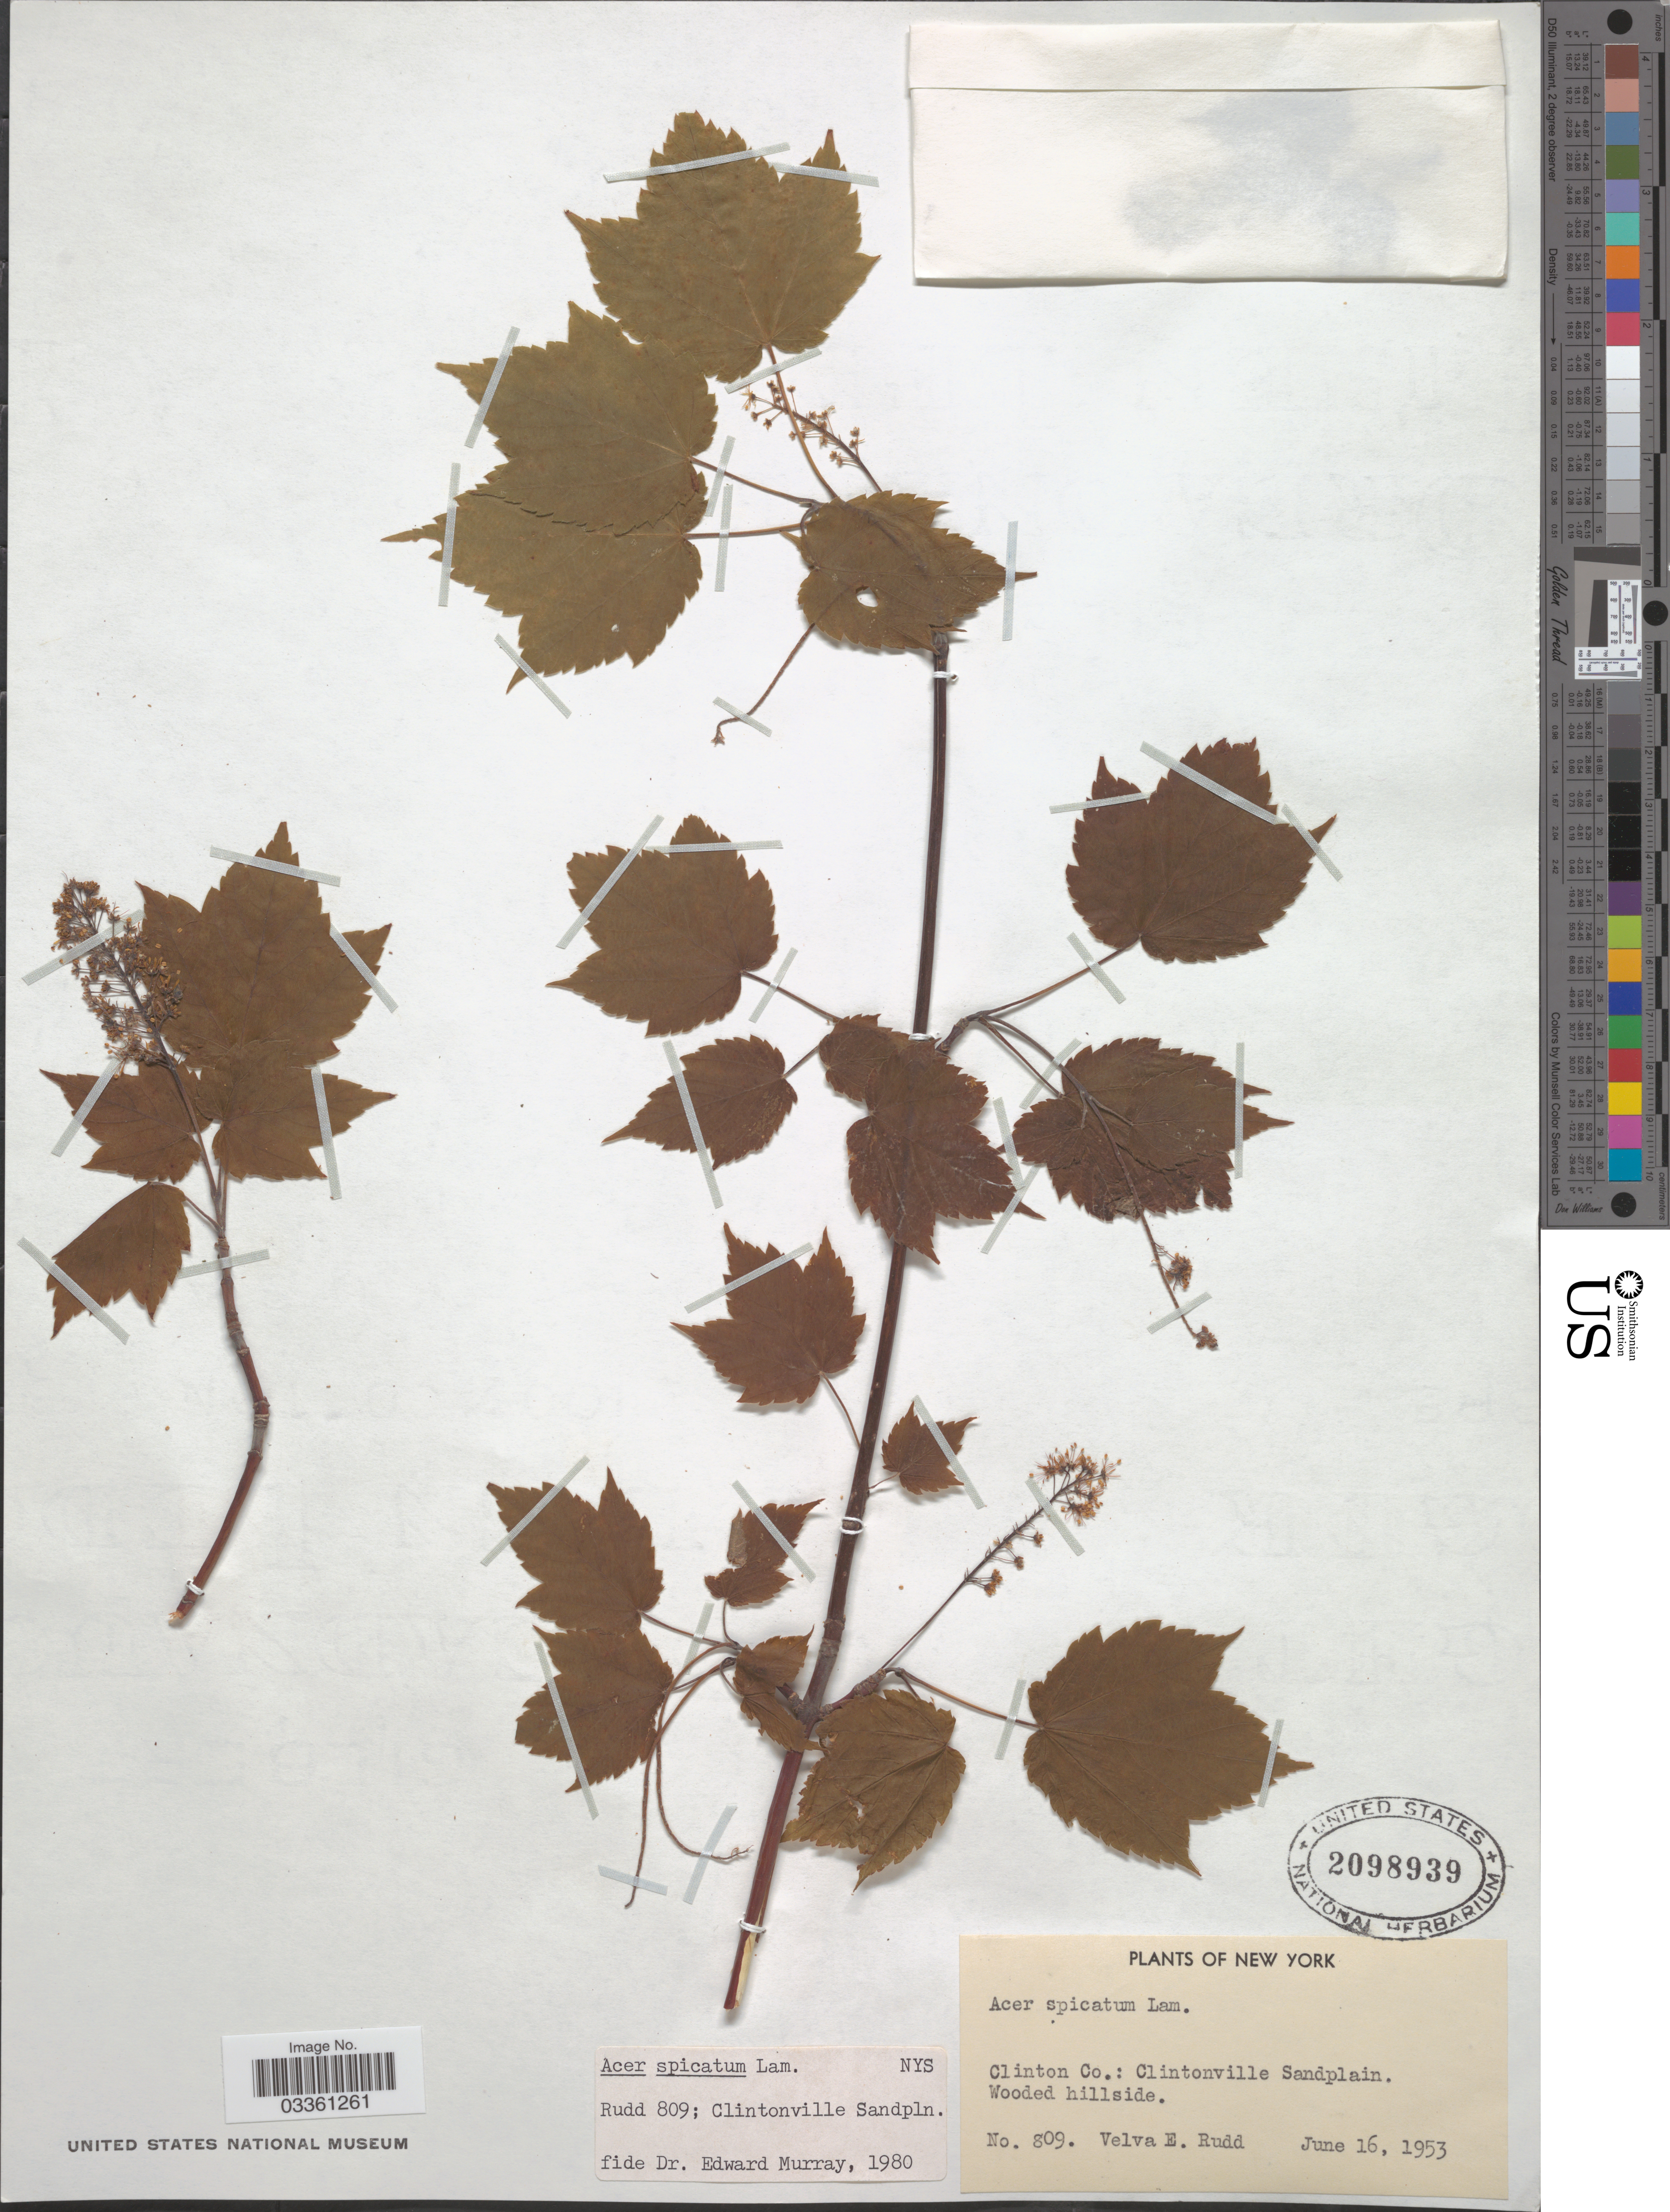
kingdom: Plantae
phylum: Tracheophyta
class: Magnoliopsida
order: Sapindales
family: Sapindaceae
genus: Acer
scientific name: Acer spicatum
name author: Lam.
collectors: V. E. Rudd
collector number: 809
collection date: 1953-06-16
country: United States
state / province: New York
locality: Clinton Co.: Clintonville Sandplain.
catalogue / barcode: US 2098939